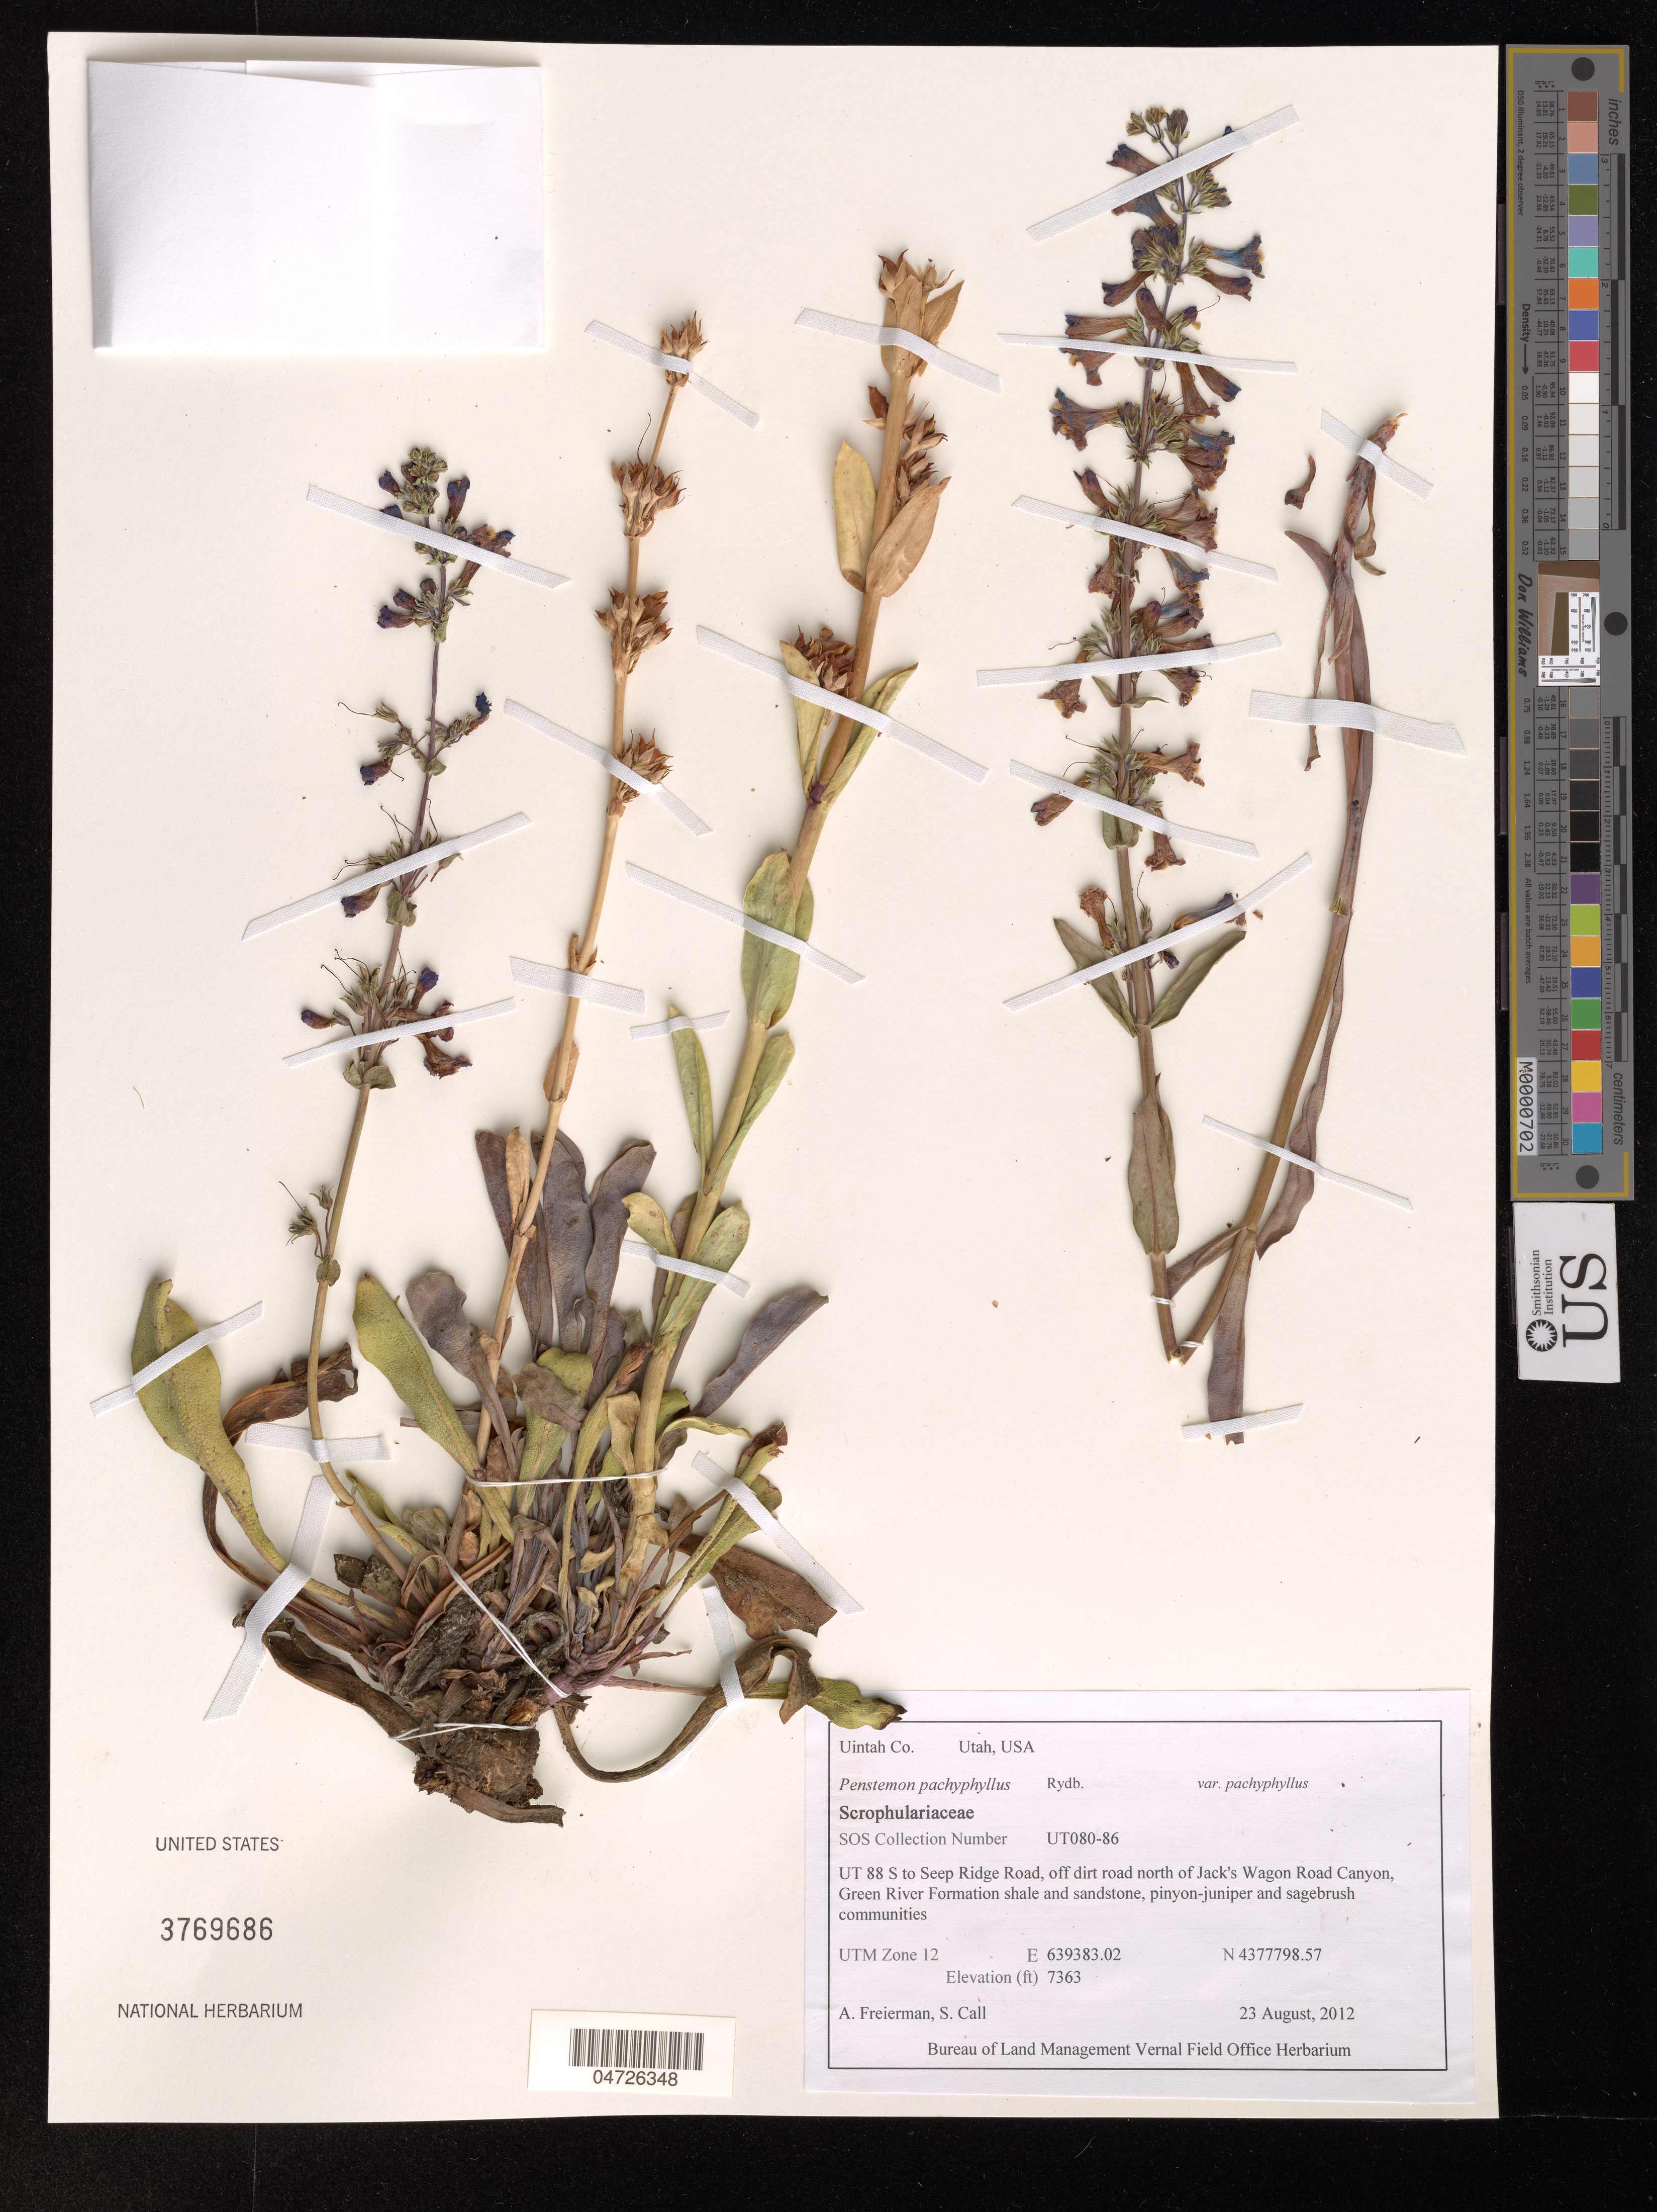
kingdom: Plantae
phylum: Tracheophyta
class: Magnoliopsida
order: Lamiales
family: Plantaginaceae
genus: Penstemon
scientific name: Penstemon pachyphyllus var. pachyphyllus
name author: A. Gray ex Rydb.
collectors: A. Freierman & S. Call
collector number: UT080-86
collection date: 2012-08-23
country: United States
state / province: Utah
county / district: Uintah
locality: Uintah Co. UT 88 S to Seep Ridge Road, off dirt road north of Jack's Wagon Road Canyon, Green River Formation shale and sandstone. UTM Zone 12.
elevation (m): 2244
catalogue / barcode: US 3769686